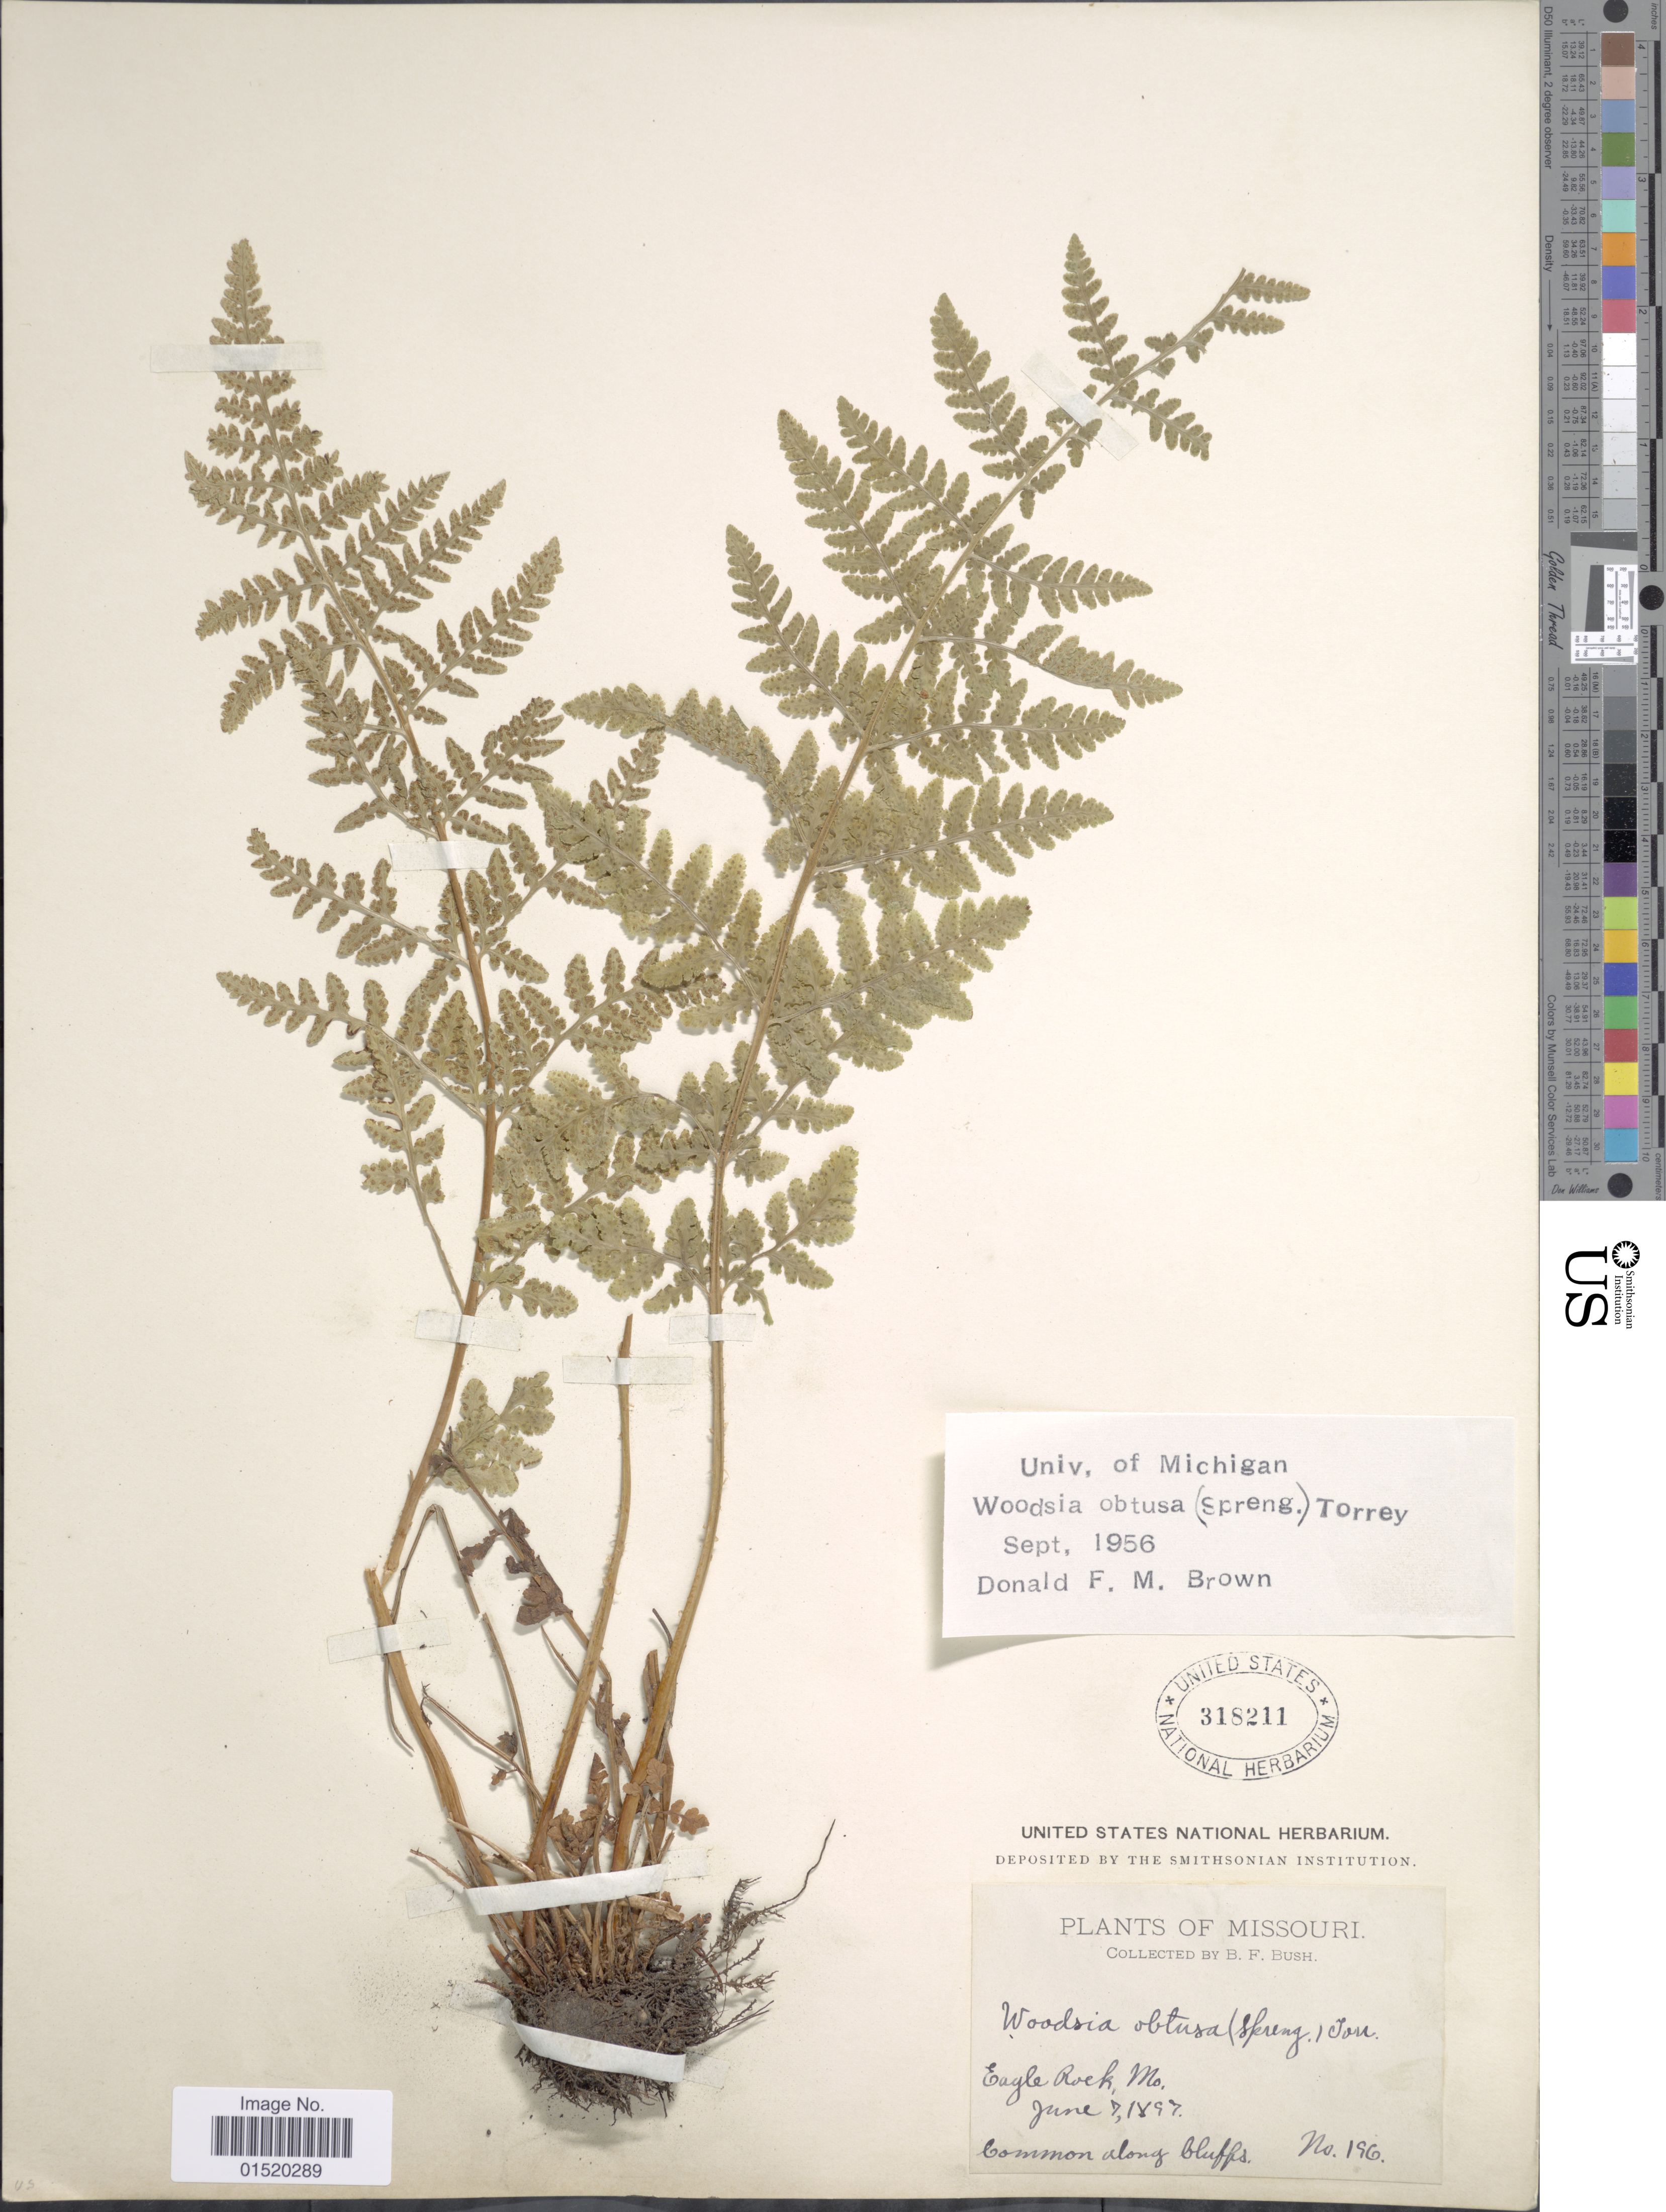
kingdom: Plantae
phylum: Tracheophyta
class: Polypodiopsida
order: Polypodiales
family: Woodsiaceae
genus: Woodsia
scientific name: Woodsia obtusa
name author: (Spreng.) Torr.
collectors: B. F. Bush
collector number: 196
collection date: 1897-06-07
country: United States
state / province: Missouri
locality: Eagle Rock, Mo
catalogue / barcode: US 318211